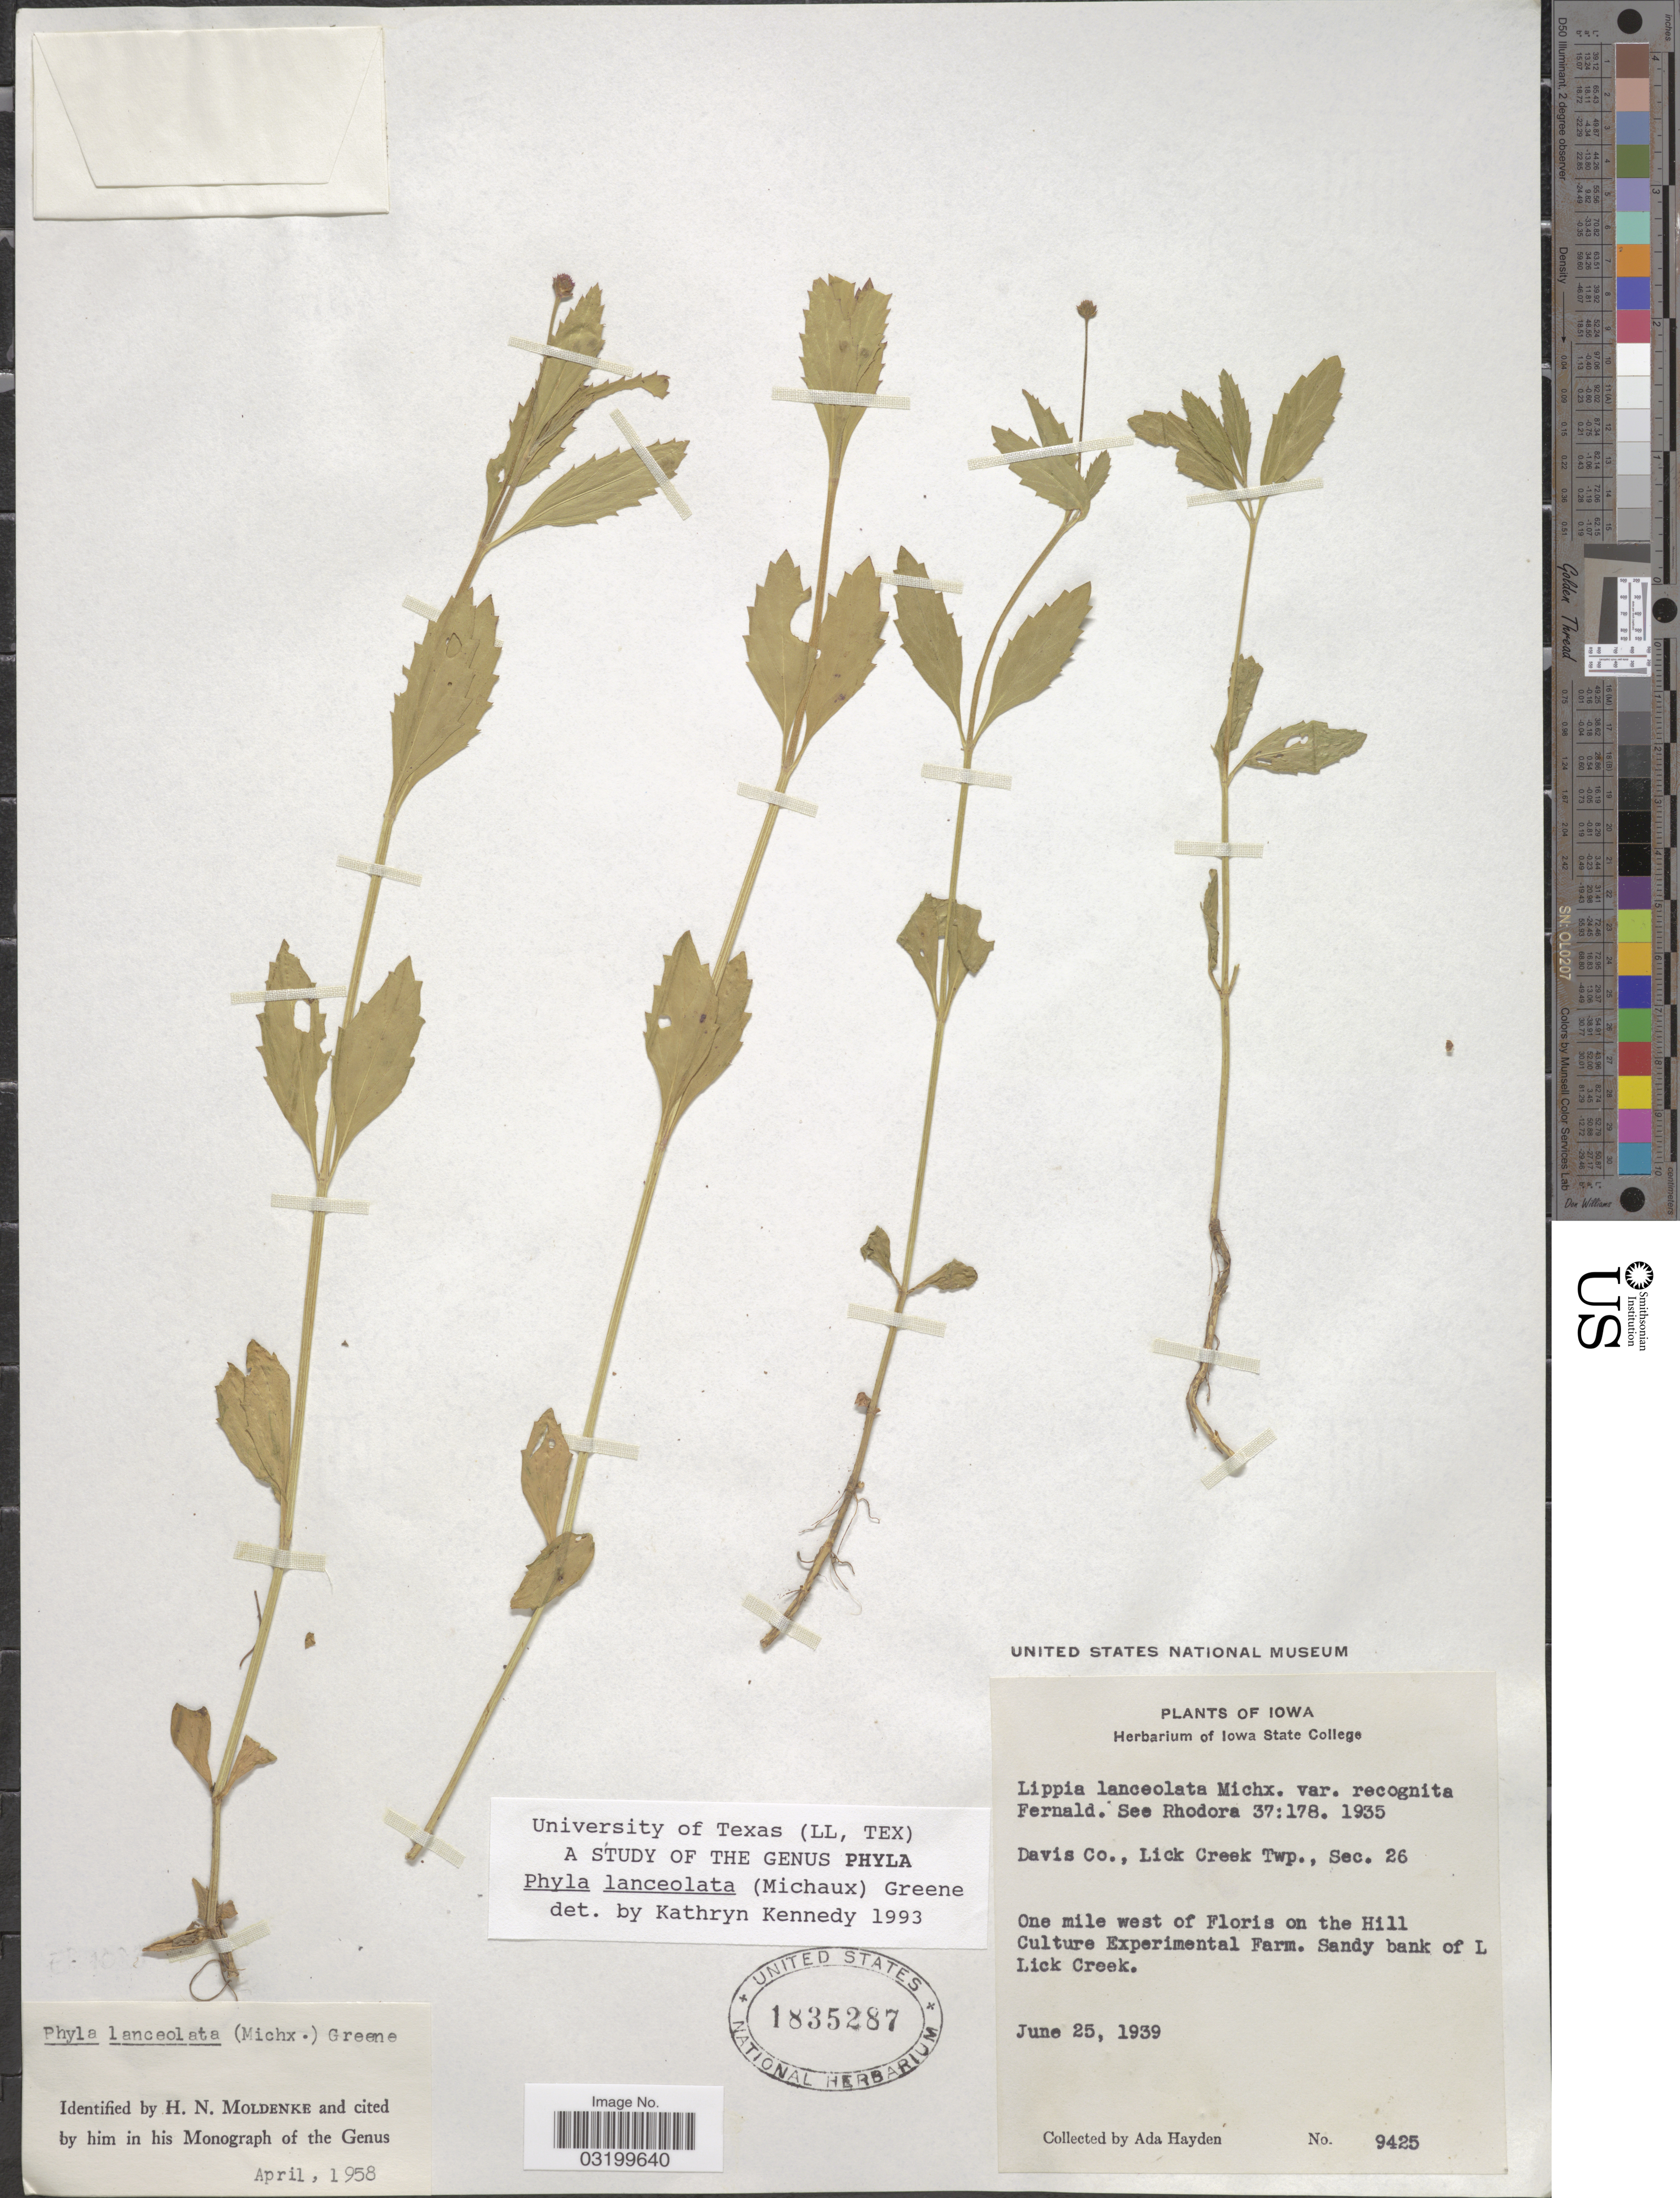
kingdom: Plantae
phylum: Tracheophyta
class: Magnoliopsida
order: Lamiales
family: Verbenaceae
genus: Phyla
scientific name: Phyla lanceolata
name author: (Michx.) Greene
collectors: Ada Hayden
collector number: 9425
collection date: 1939-06-25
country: United States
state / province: Iowa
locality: Davis Co., Lick Creek Twp., Sec. 26. One mile west of Floris on the Hill. Culture Experimental Farm. Sandy bank of L Lick Creek.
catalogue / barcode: US 1835287